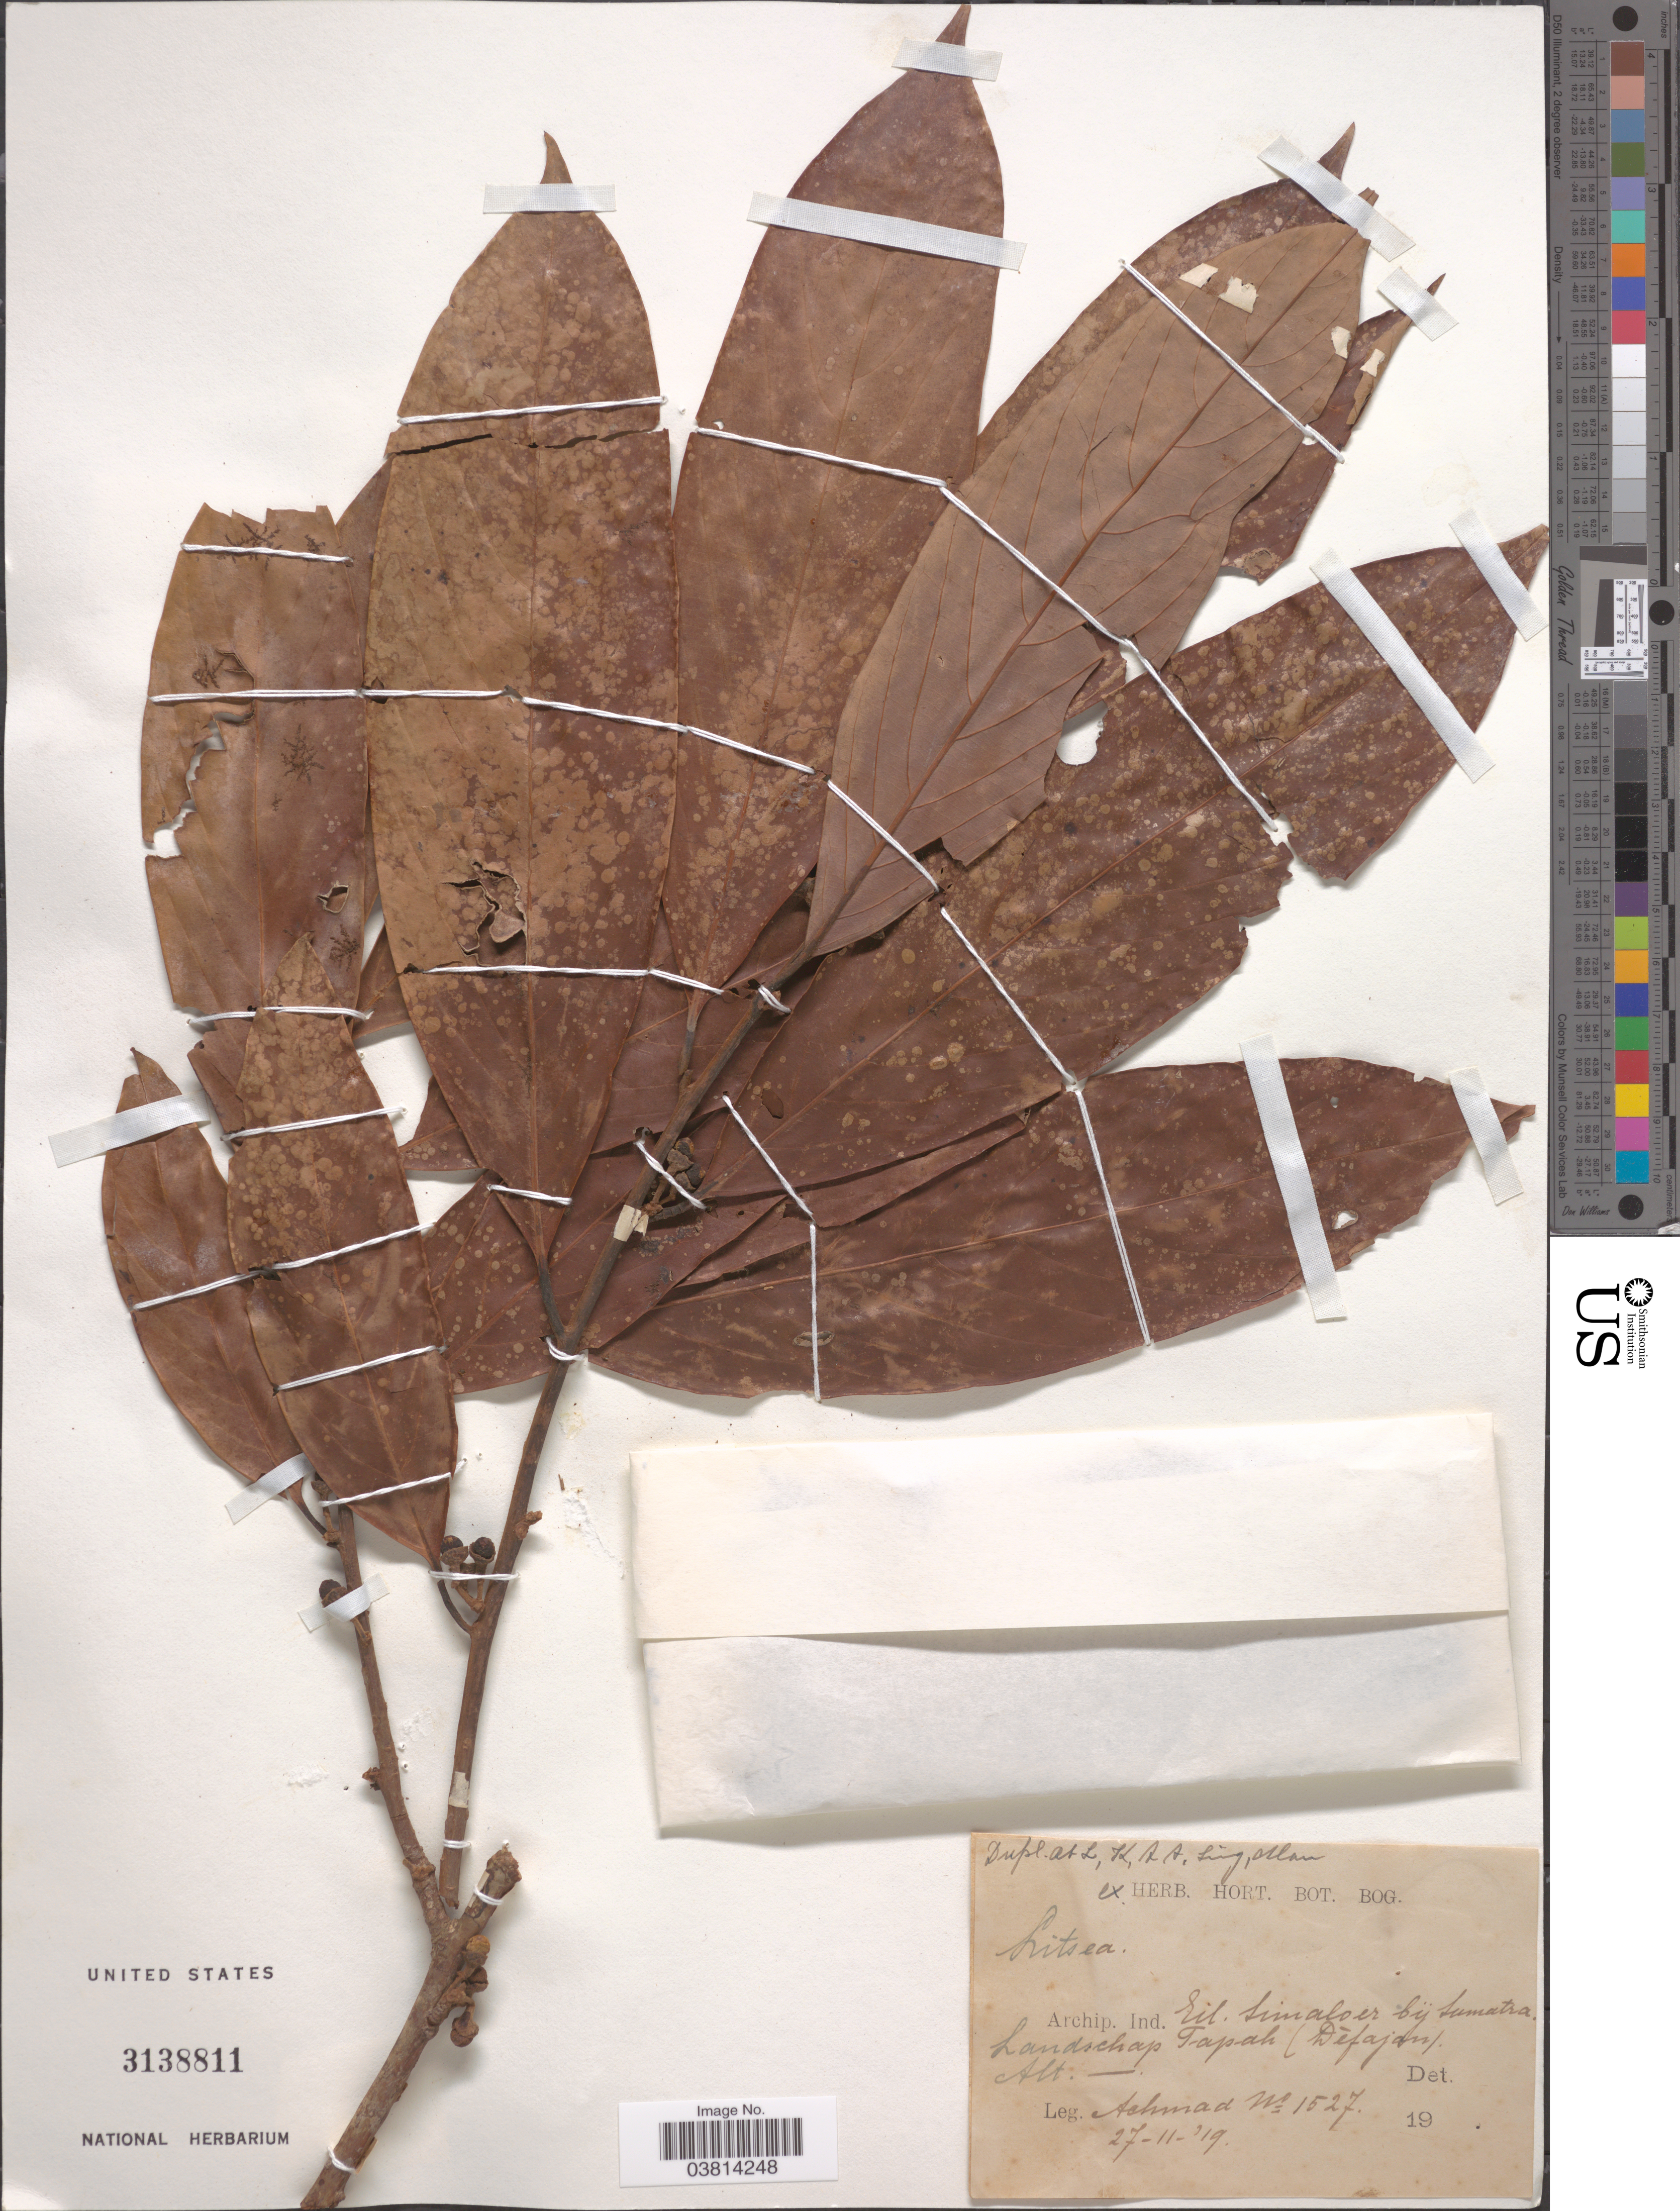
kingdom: Plantae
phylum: Tracheophyta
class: Magnoliopsida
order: Laurales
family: Lauraceae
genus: Litsea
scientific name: Litsea sp.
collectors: -- Achmad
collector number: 1527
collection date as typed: Transcribed d/m/y: 27/11/19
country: Indonesia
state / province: Sumatra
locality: Archip. Ind. Eil. Simaloer bij Sumatra. Landschap Tapah (Dèfajan).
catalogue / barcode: US 3138811